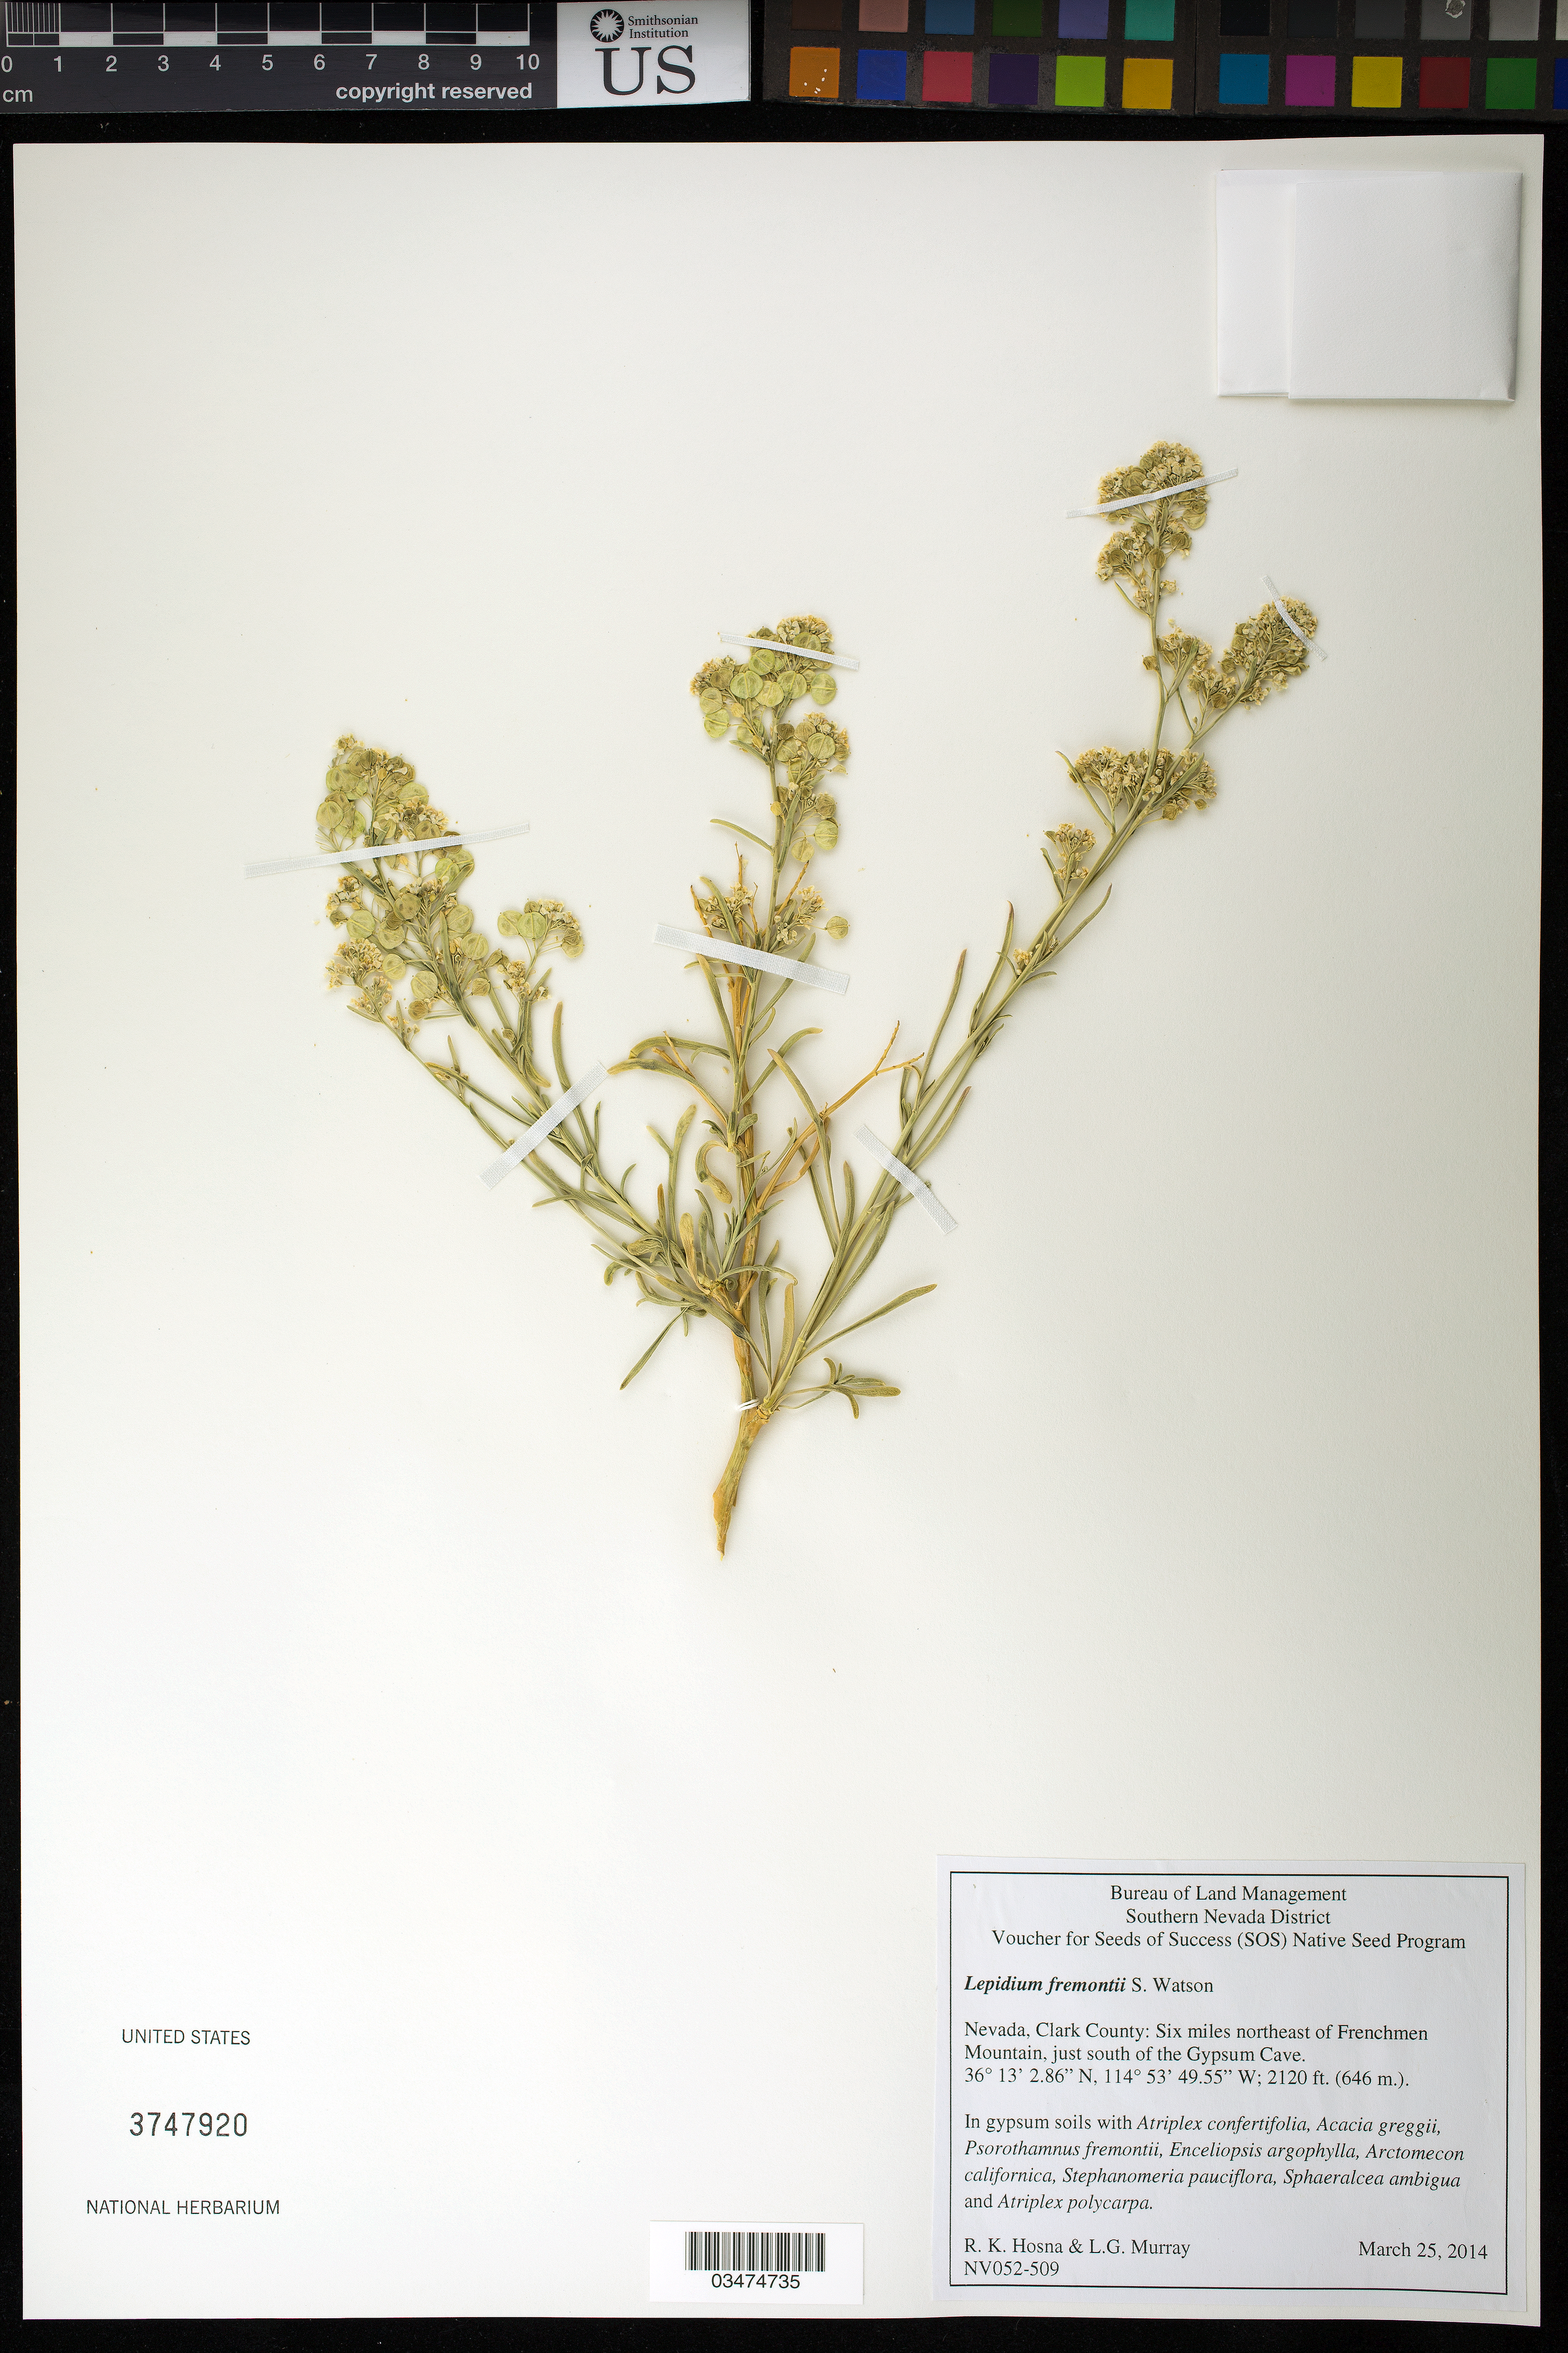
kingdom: Plantae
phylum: Tracheophyta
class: Magnoliopsida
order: Brassicales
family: Brassicaceae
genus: Lepidium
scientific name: Lepidium fremontii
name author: S. Watson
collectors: R. Hosna & L. Murray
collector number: NV052-509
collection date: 2014-03-25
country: United States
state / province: Nevada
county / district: Clark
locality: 6 mi. NE of Frenchmen Mt, just S of the Gypsum Cave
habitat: In gypsum soils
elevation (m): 646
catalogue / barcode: US 3747920